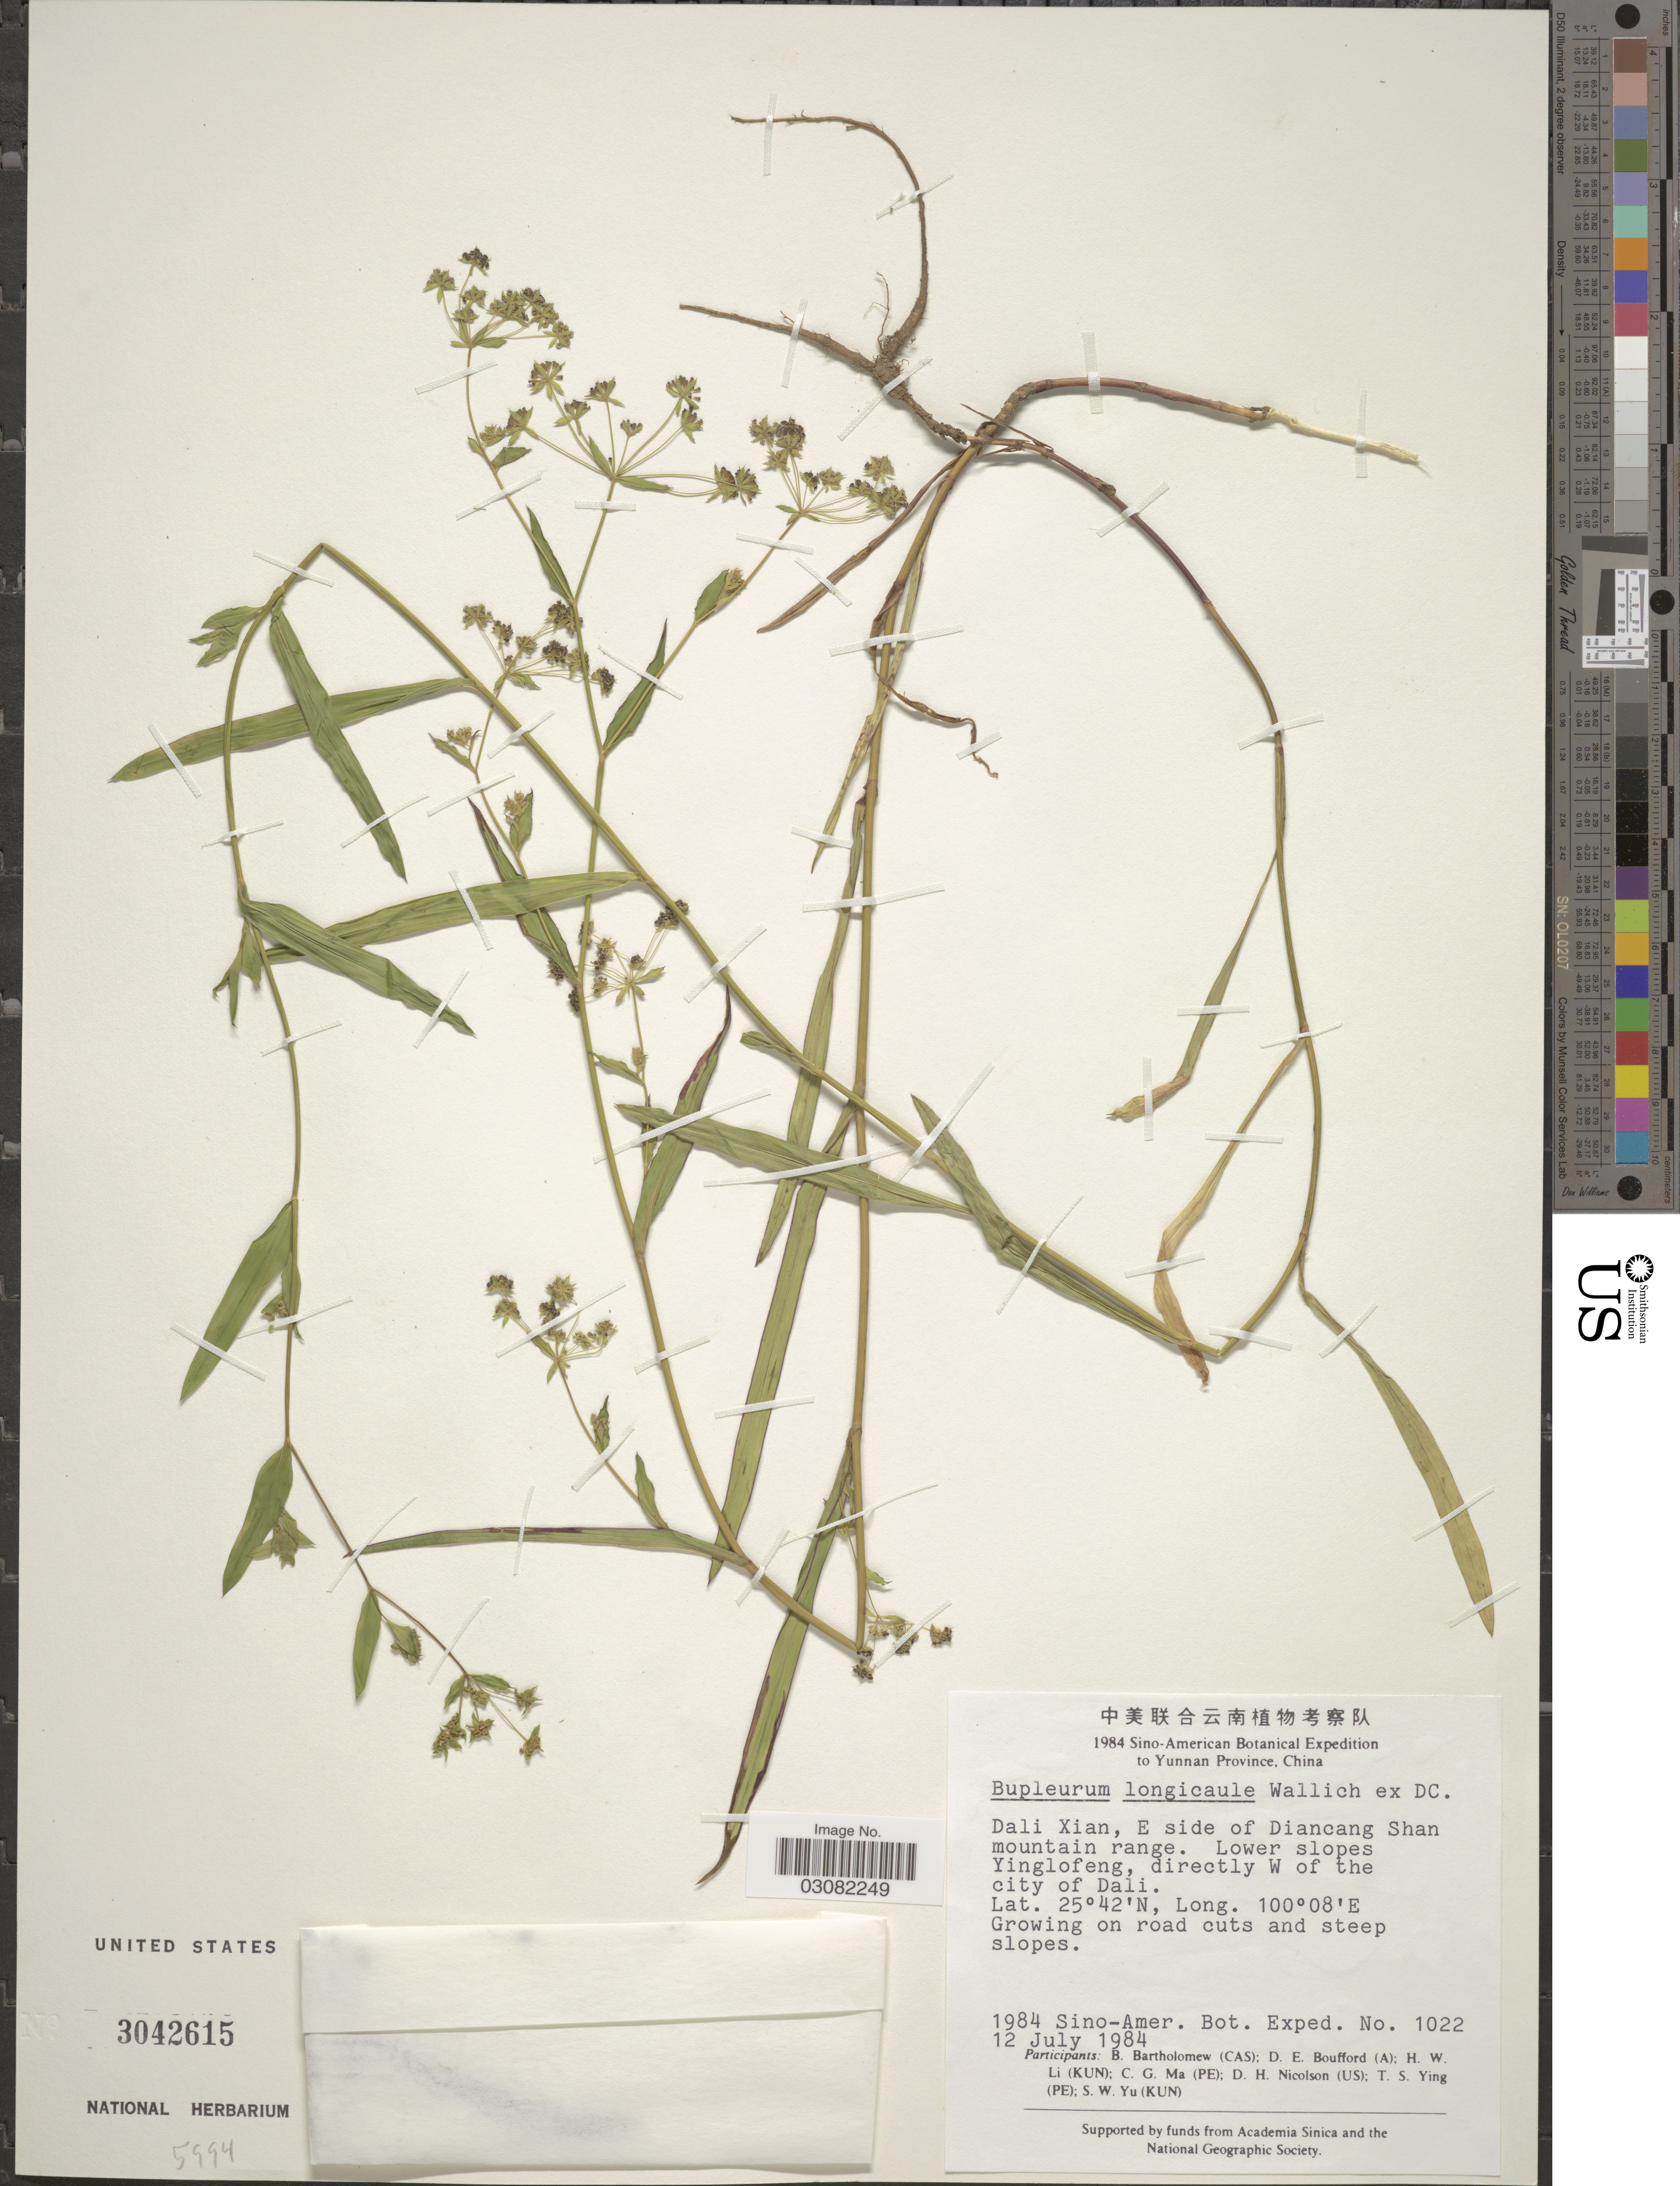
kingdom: Plantae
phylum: Tracheophyta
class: Magnoliopsida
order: Apiales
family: Apiaceae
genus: Bupleurum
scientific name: Bupleurum longicaule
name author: Wall ex DC.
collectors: B. Bartholomew, D. E. Boufford, H. W. Li, C. Ma & et al.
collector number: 1022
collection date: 1984-07-12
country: China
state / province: Yunnan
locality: Dali Xian, E side of Diancang Shan mountain range. Lower slopes Yinglofeng, directly W of the city of Dali.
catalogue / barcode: US 3042615